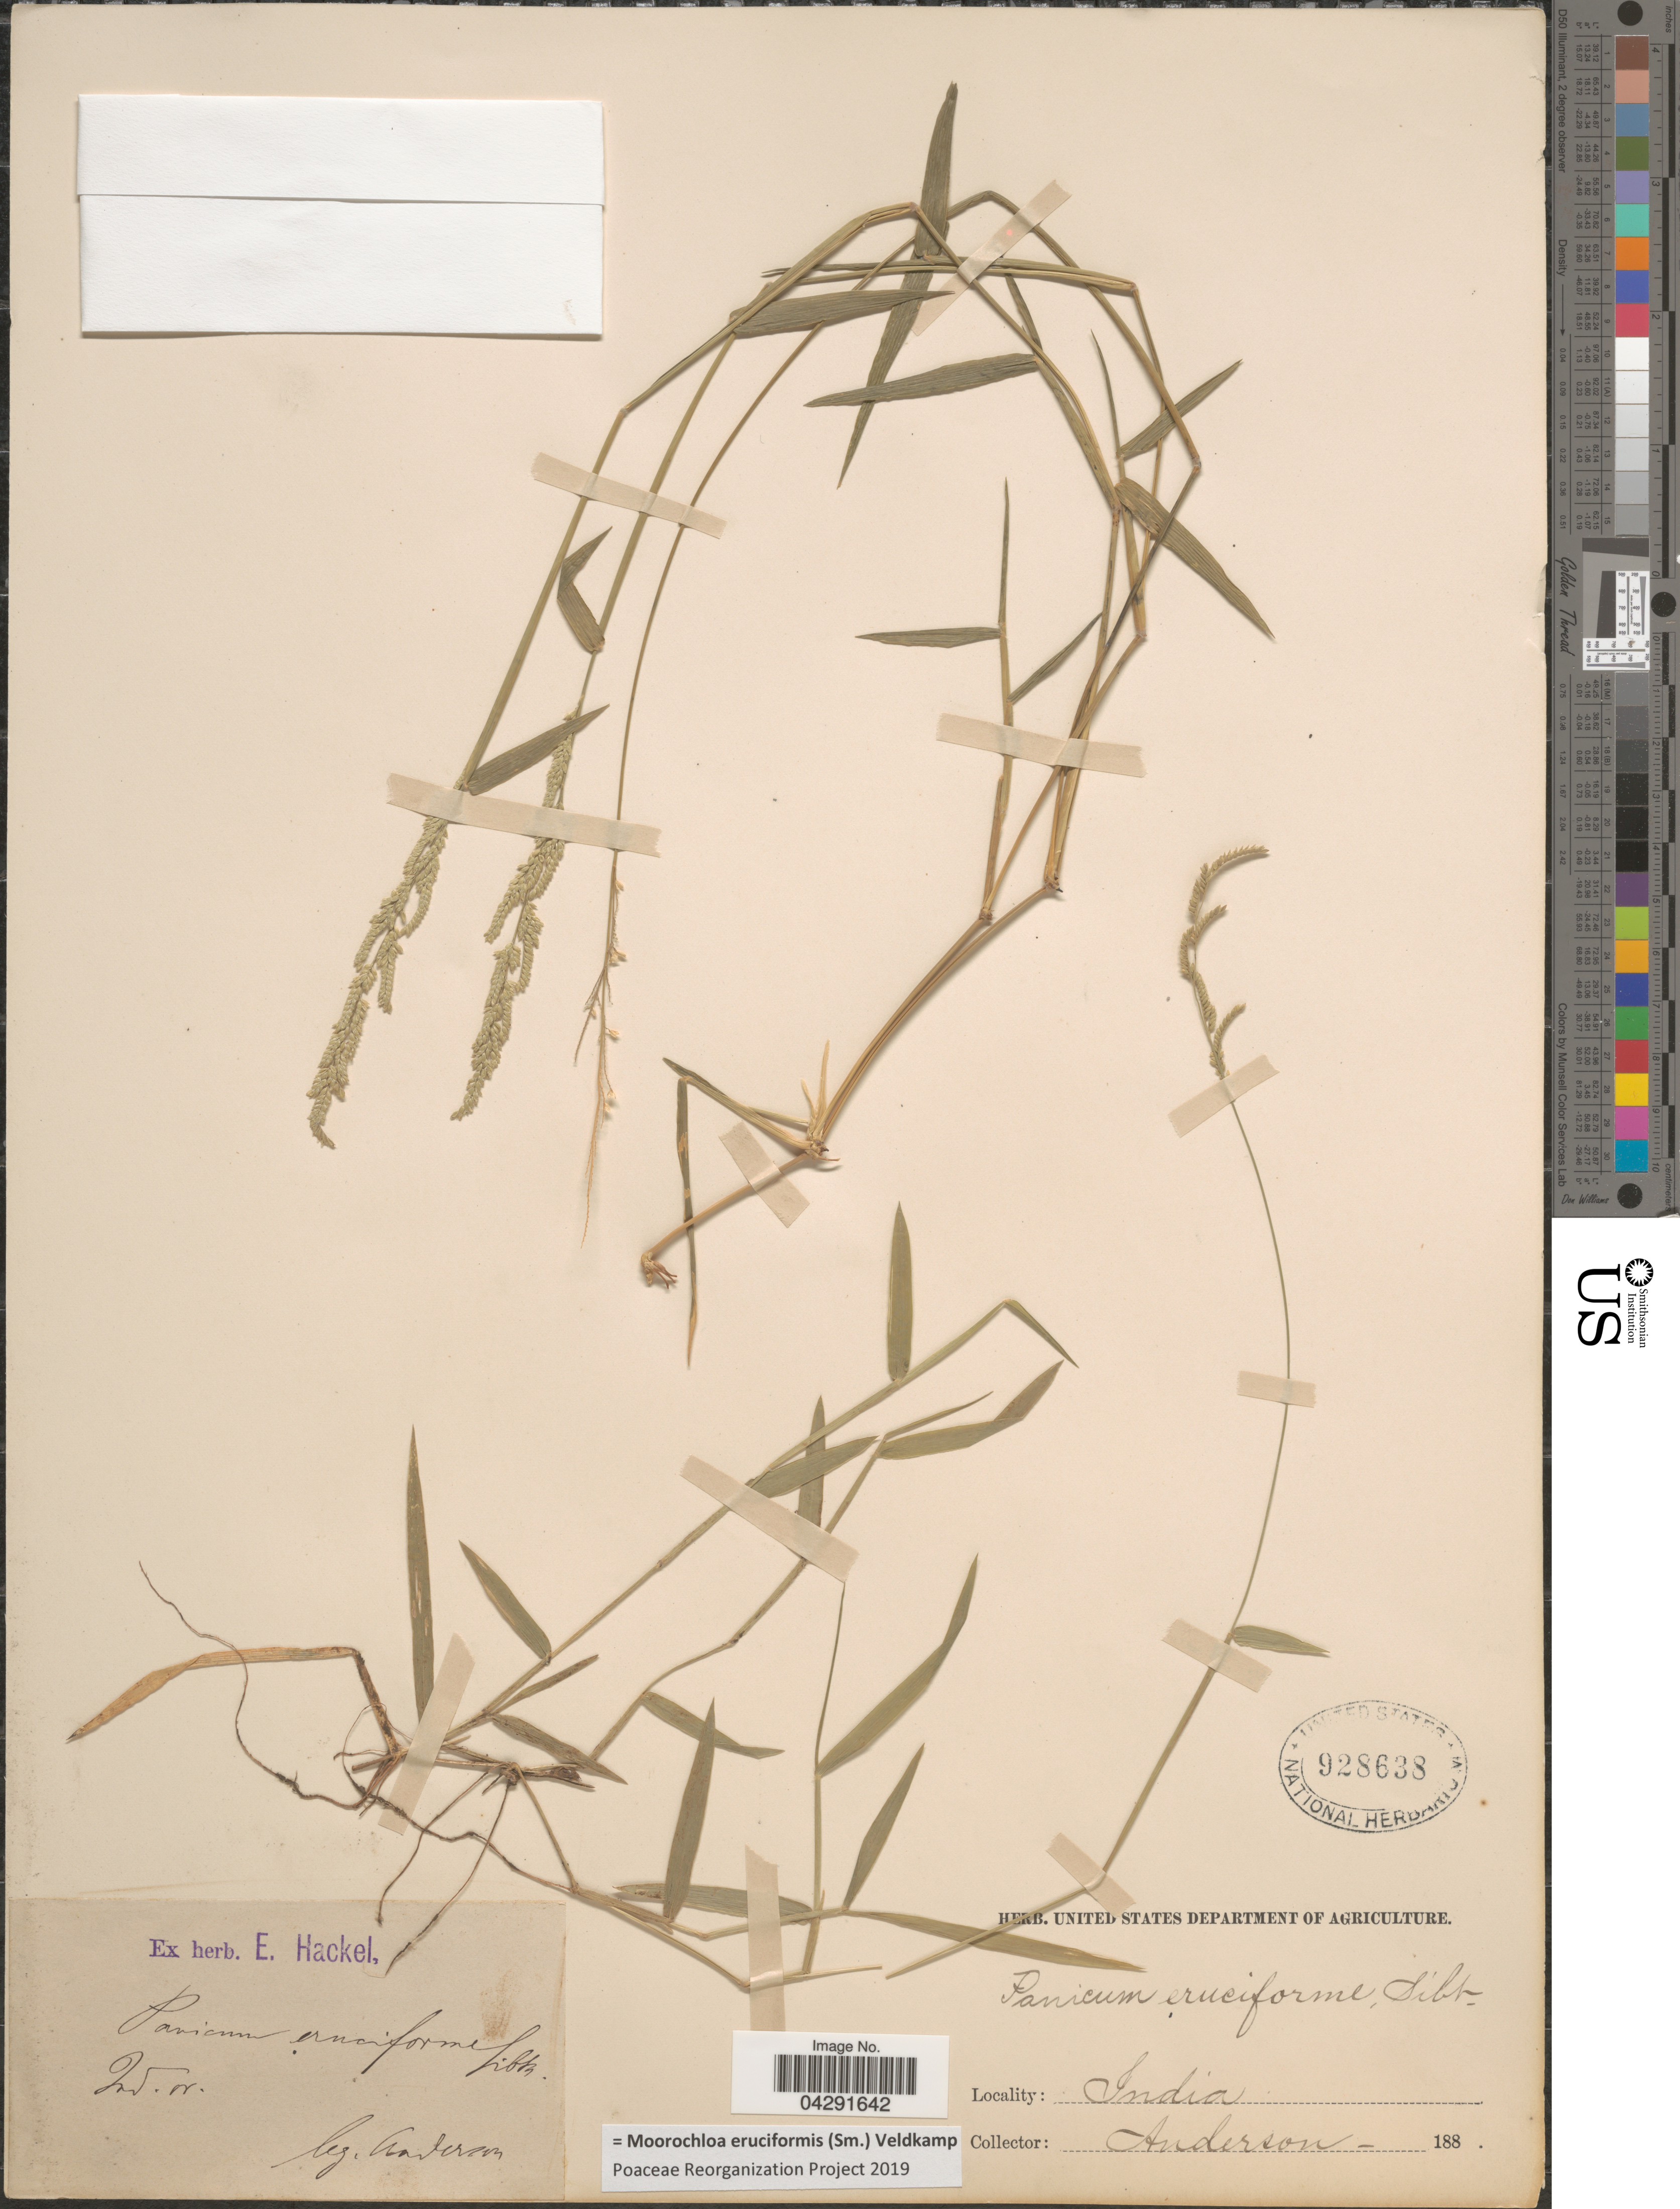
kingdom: Plantae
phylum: Tracheophyta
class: Liliopsida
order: Poales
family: Poaceae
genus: Moorochloa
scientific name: Moorochloa eruciformis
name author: (Sm.) Veldkamp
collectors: -. Anderson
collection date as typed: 188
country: India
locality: Ind. or.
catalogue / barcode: US 928638